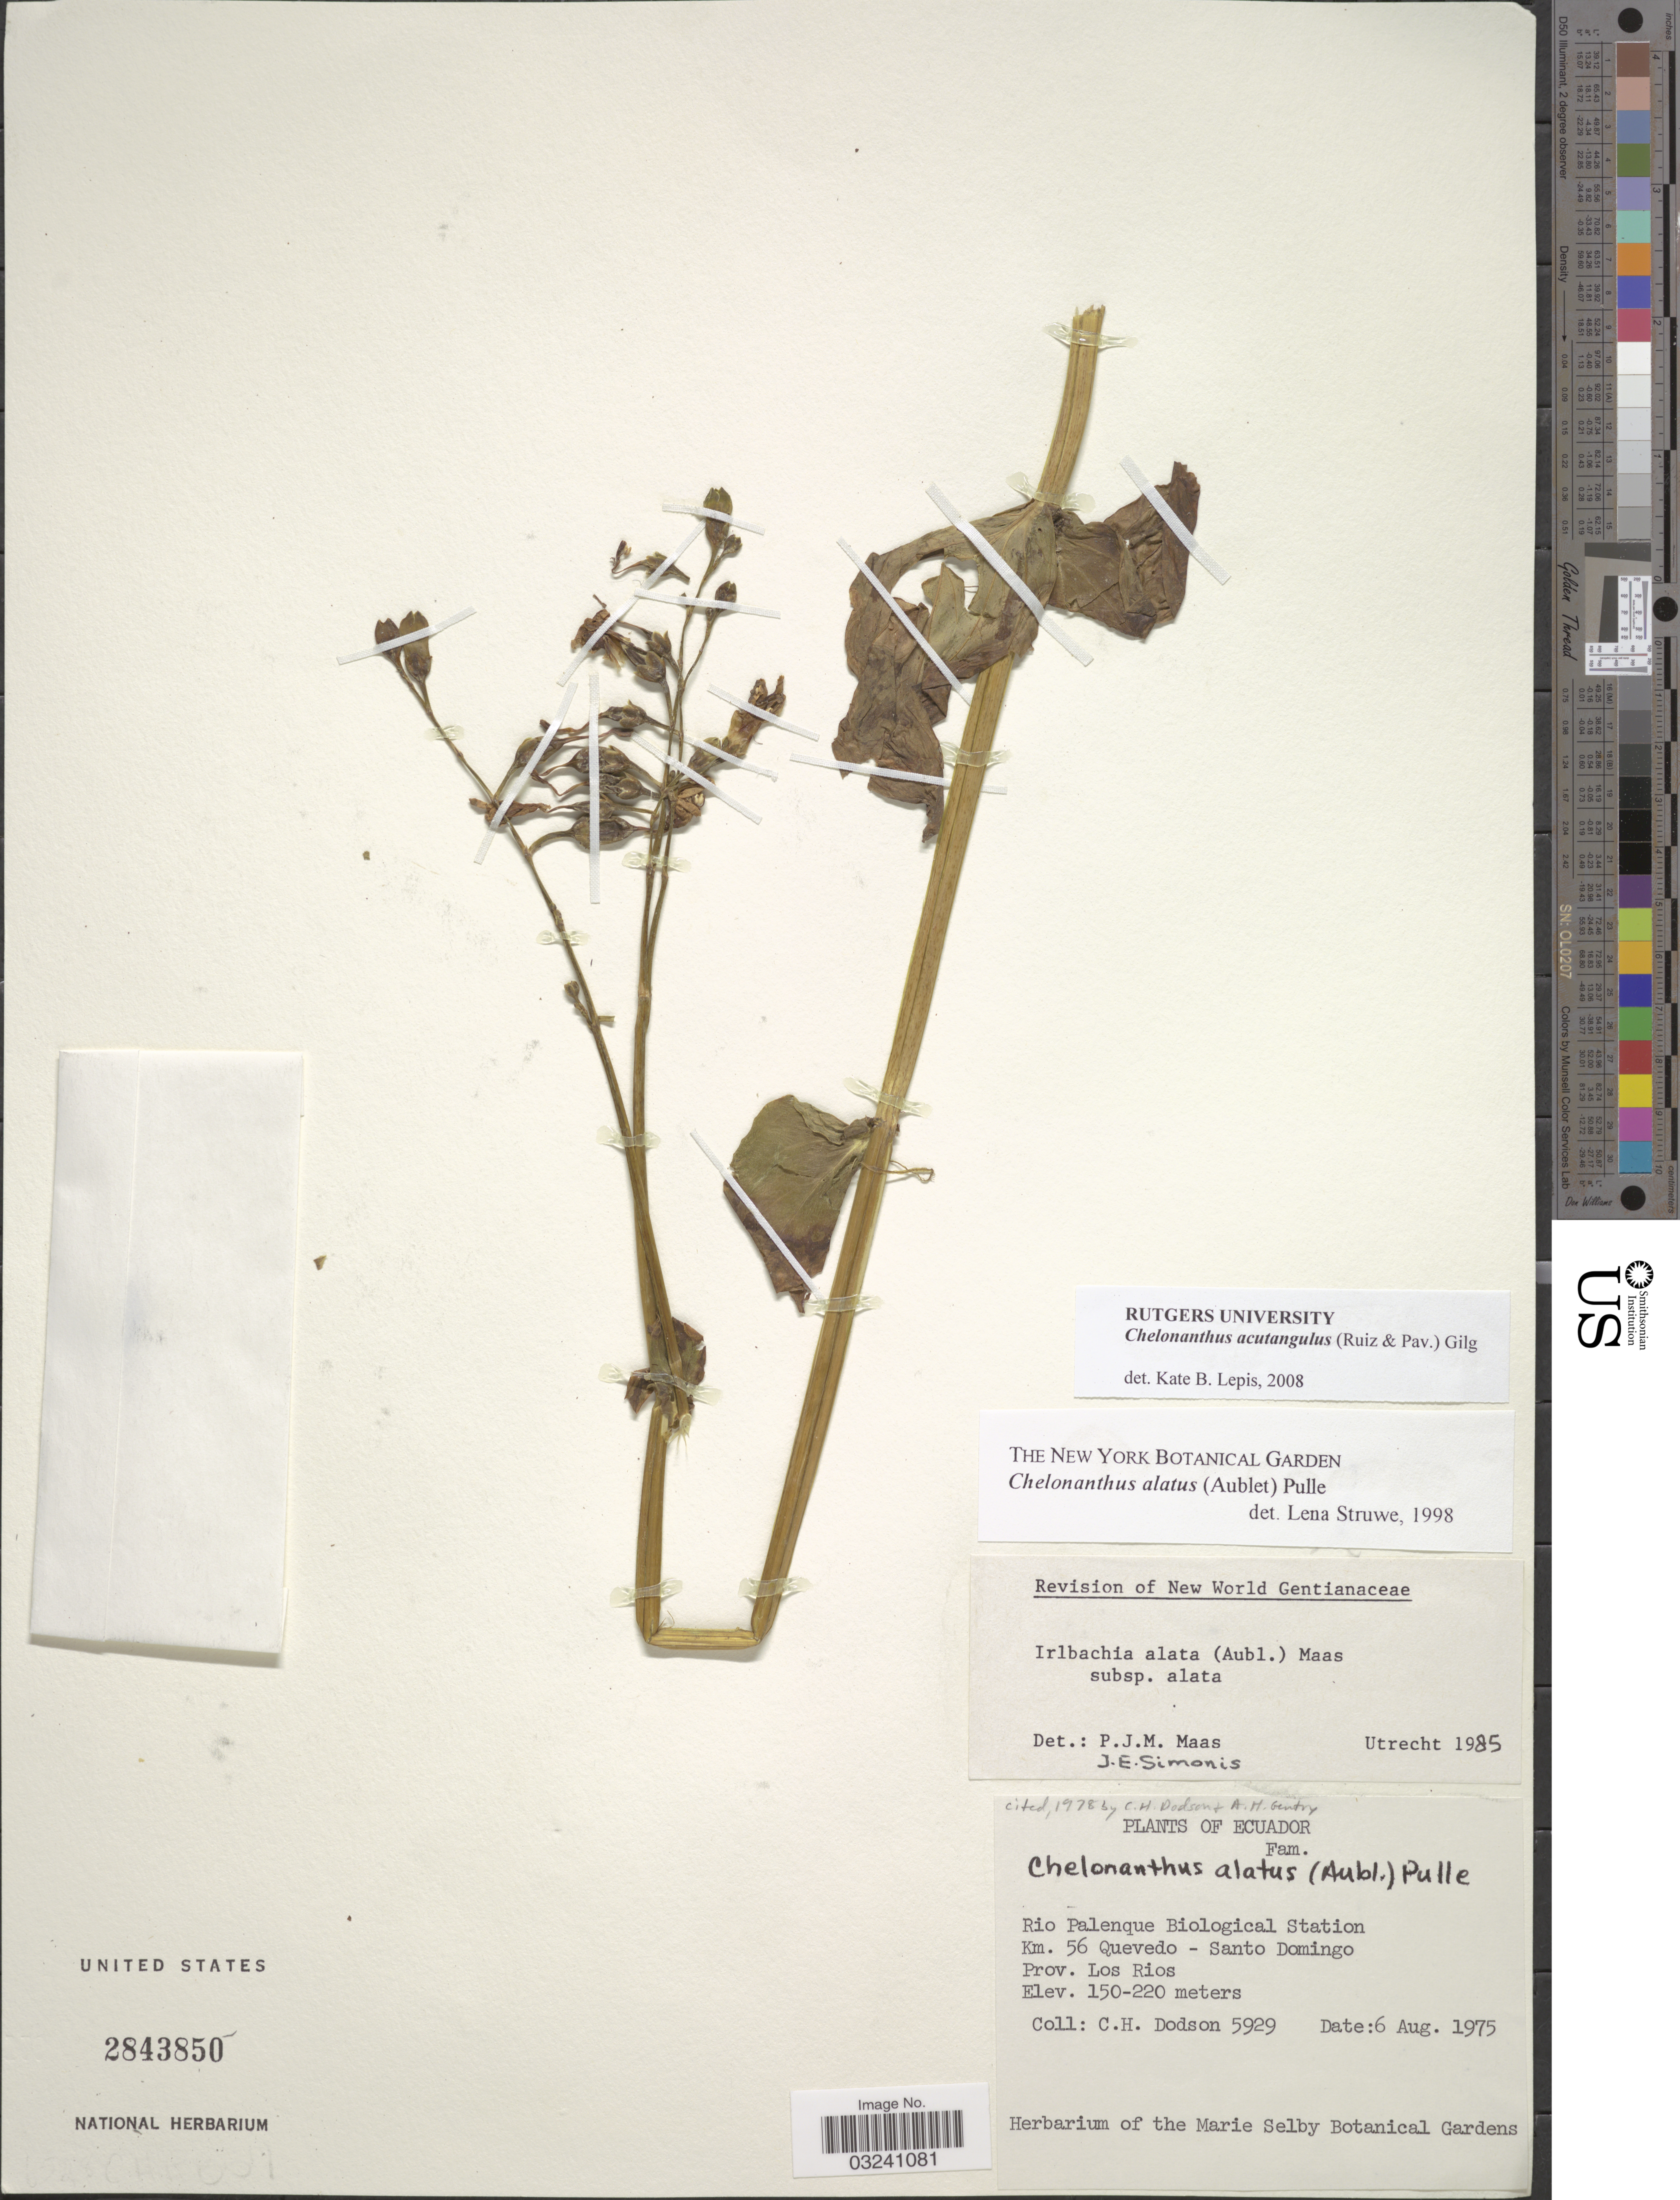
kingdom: Plantae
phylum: Tracheophyta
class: Magnoliopsida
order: Gentianales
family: Gentianaceae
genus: Chelonanthus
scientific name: Chelonanthus acutangulus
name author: (Ruiz & Pav.) Gilg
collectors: C. H. Dodson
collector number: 5929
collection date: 1975-08-06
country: Ecuador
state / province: Los Ríos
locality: Rio Palenque Biological Station. Km. 56 Quevedo - Santo Domingo.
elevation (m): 150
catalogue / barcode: US 2843850